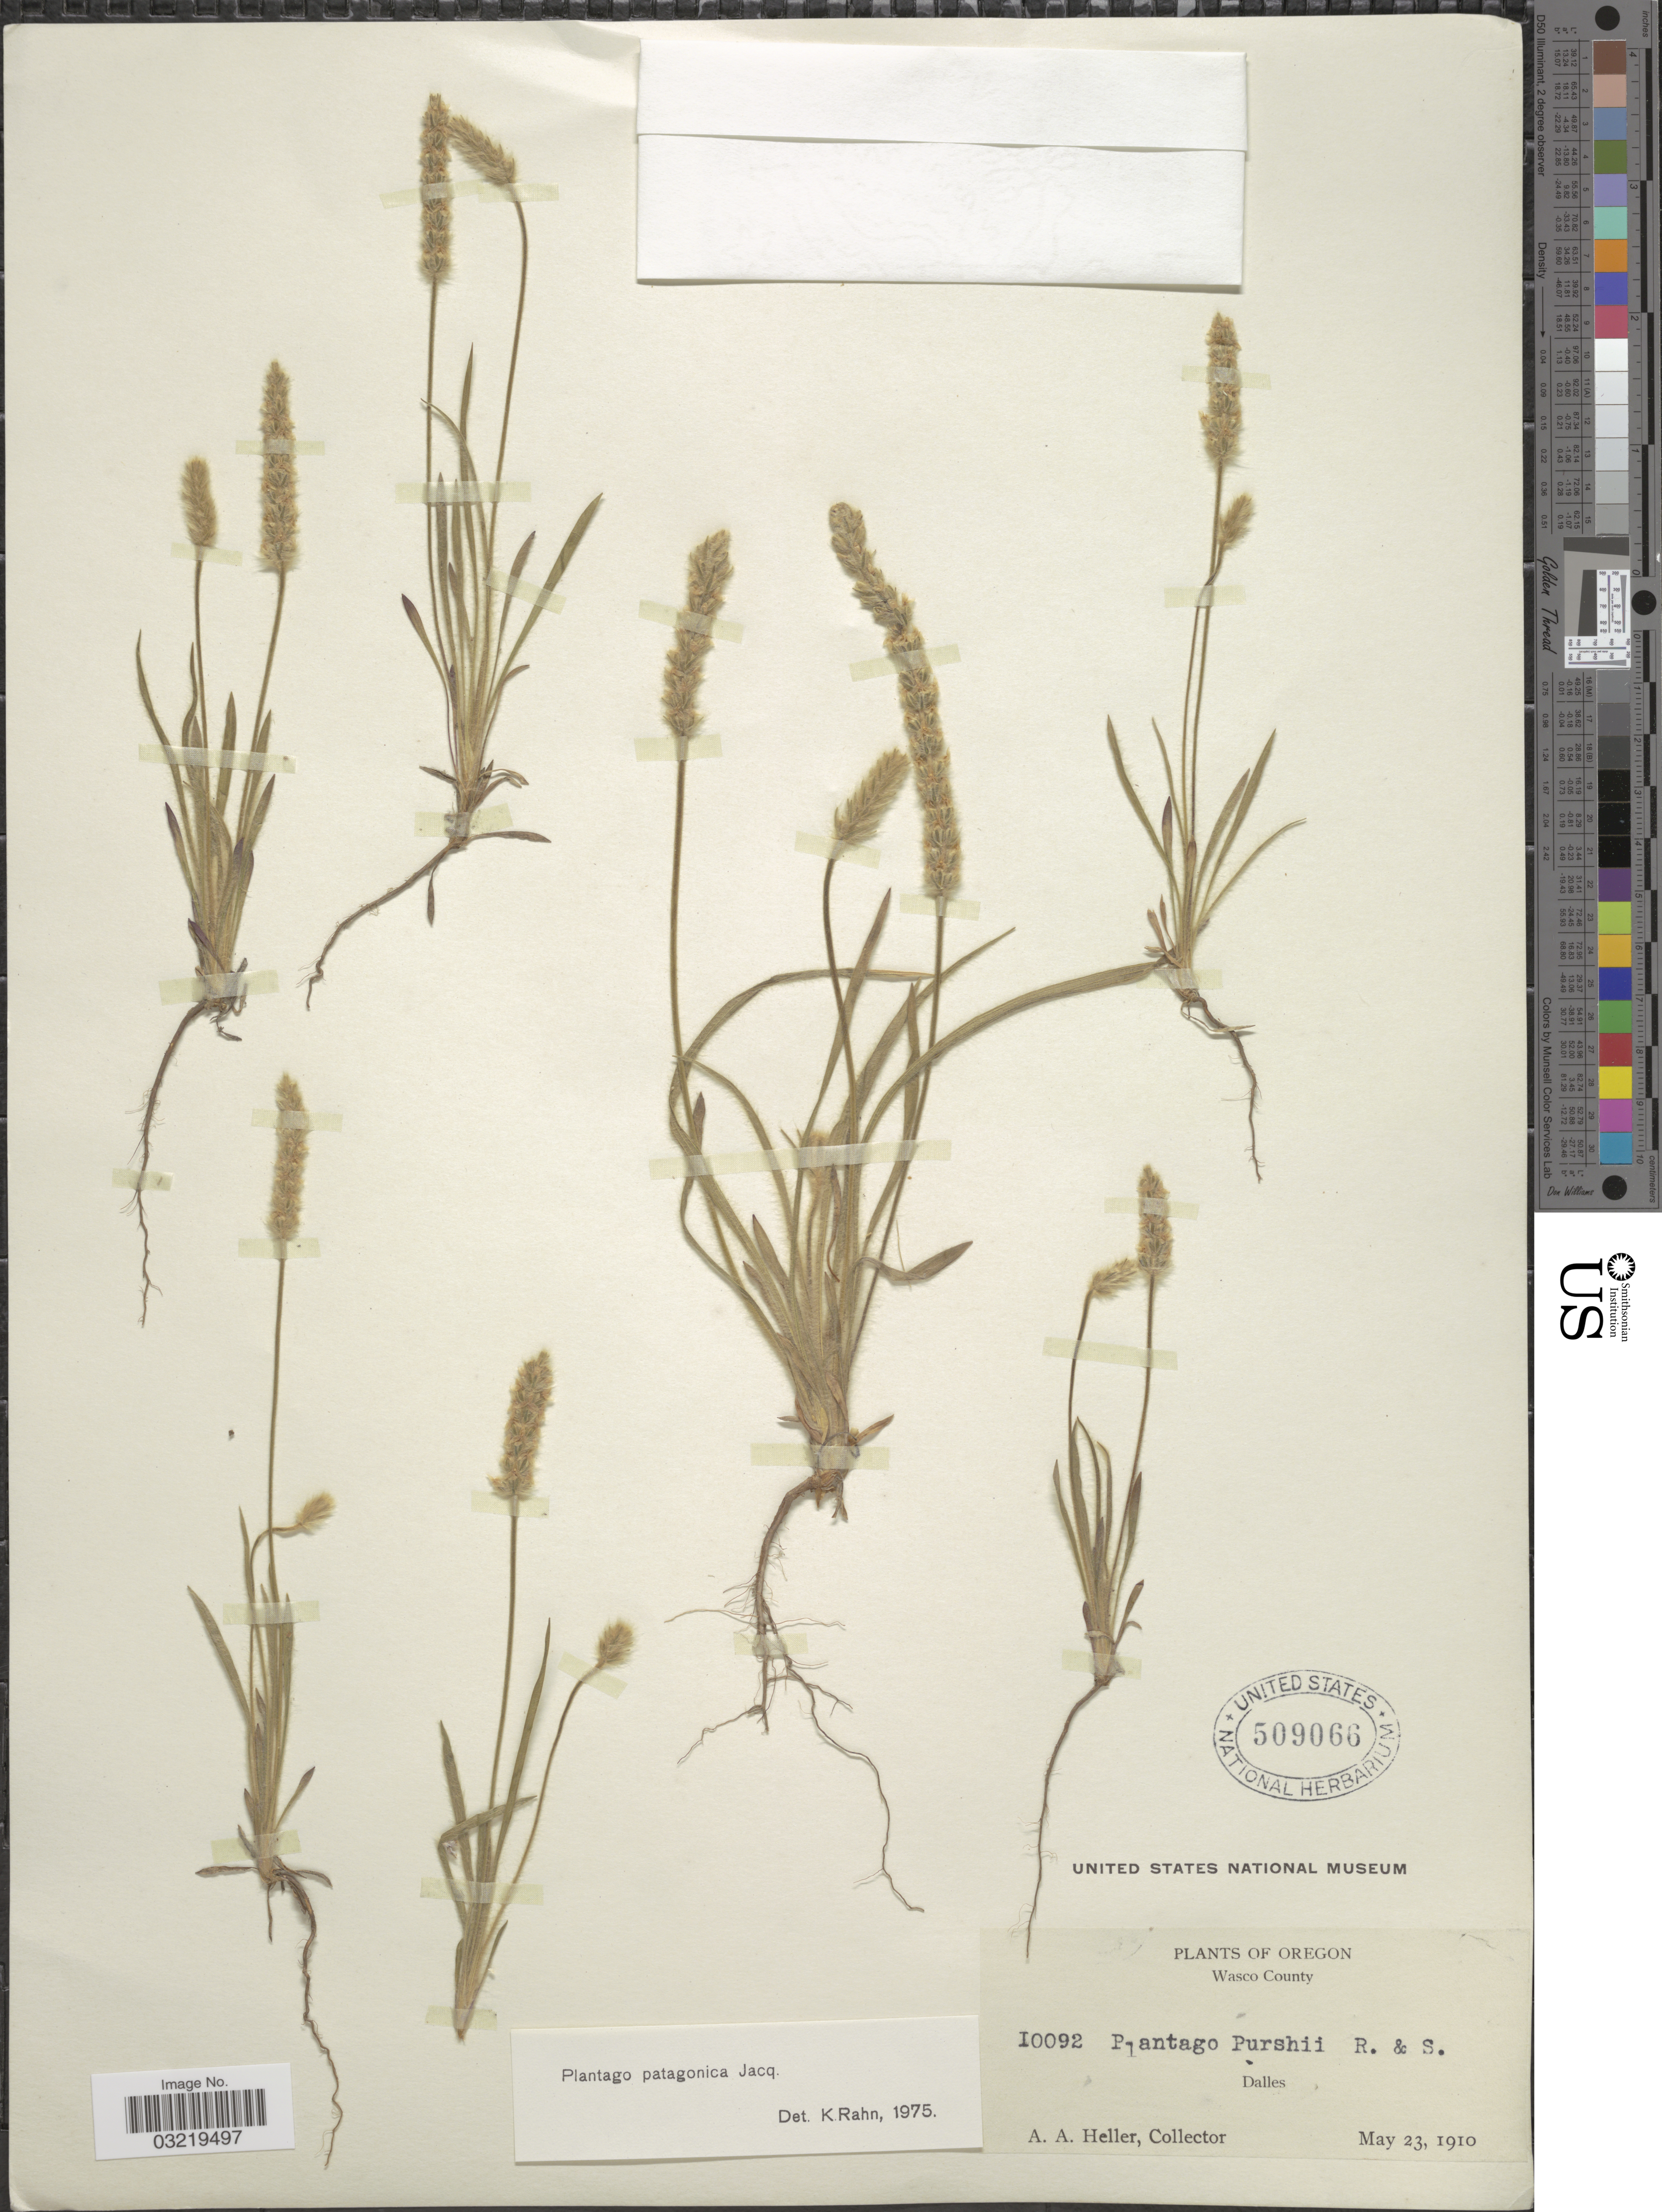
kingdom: Plantae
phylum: Tracheophyta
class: Magnoliopsida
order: Lamiales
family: Plantaginaceae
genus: Plantago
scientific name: Plantago patagonica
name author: Jacq.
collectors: A. A. Heller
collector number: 10092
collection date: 1910-05-23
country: United States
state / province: Oregon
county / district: Wasco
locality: Wasco County. Dalles.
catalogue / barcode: US 509066